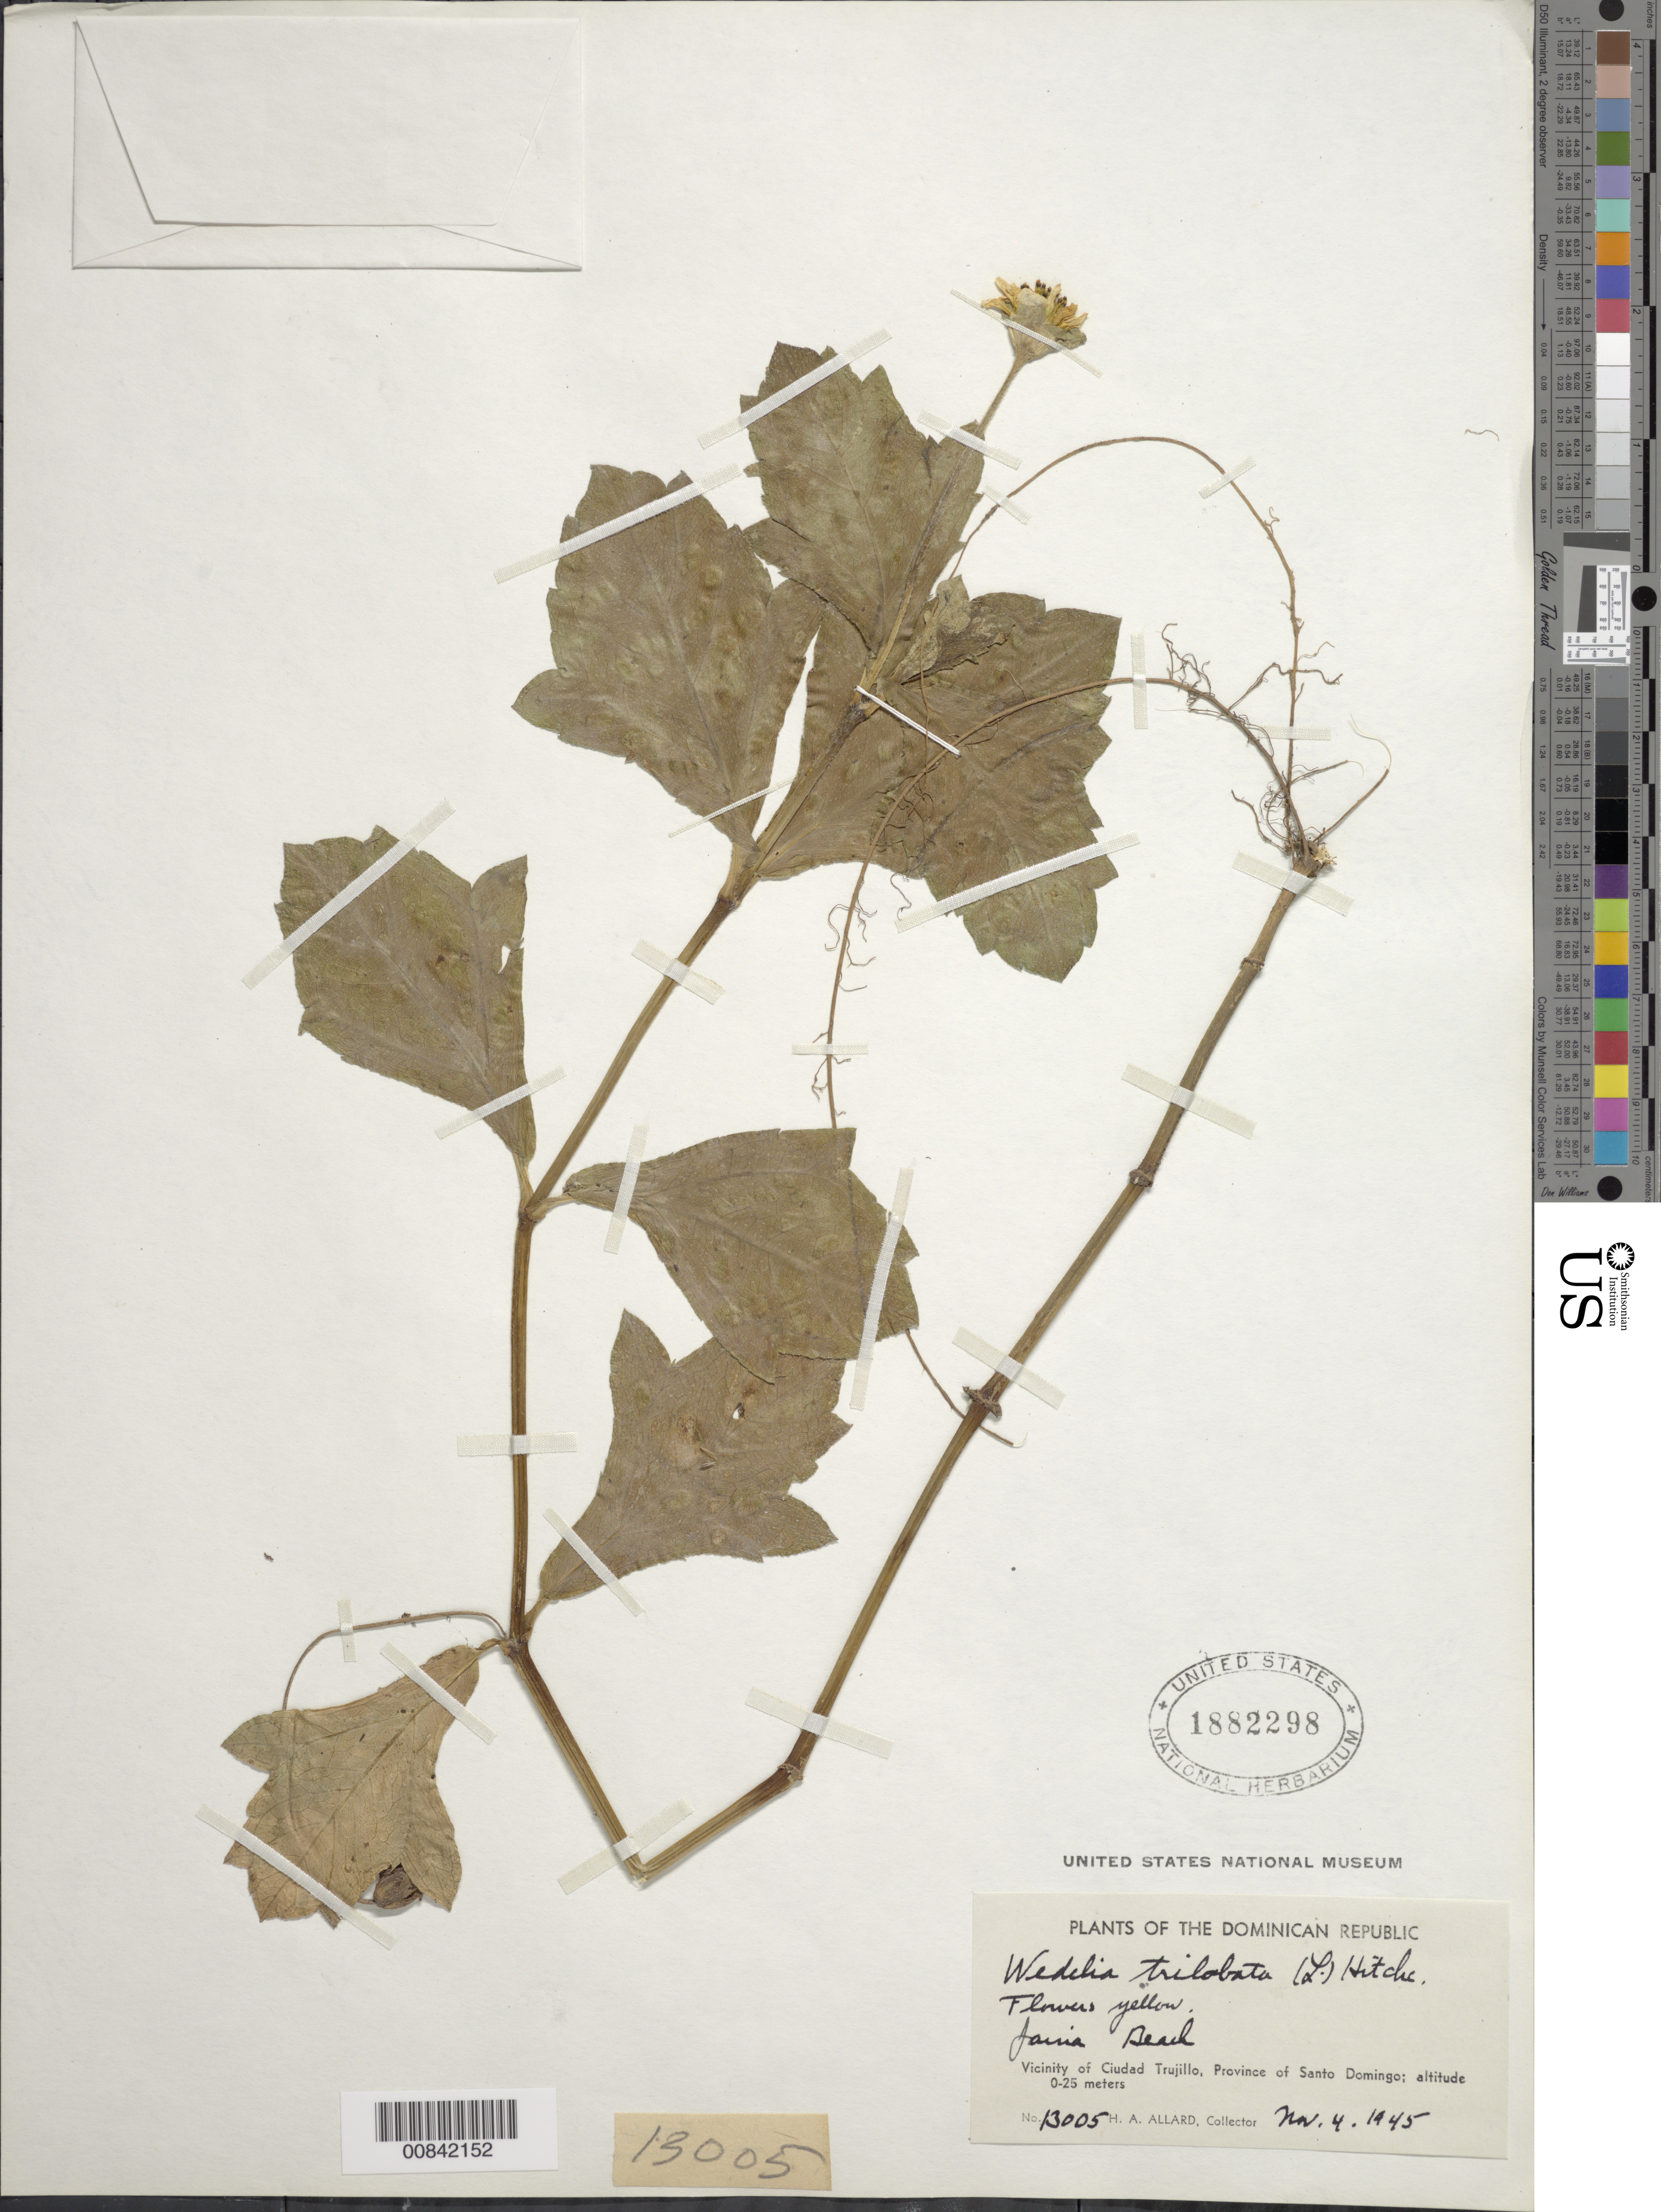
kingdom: Plantae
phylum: Tracheophyta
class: Magnoliopsida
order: Asterales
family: Asteraceae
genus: Sphagneticola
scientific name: Sphagneticola trilobata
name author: (L.) Pruski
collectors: H. A. Allard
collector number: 13005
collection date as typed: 04 Nov 1945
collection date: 1945-11-04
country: Dominican Republic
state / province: Distrito Nacional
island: Hispaniola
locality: Vicinity of Santo Domingo City, Jaina Beach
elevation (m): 0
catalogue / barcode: US 1882298